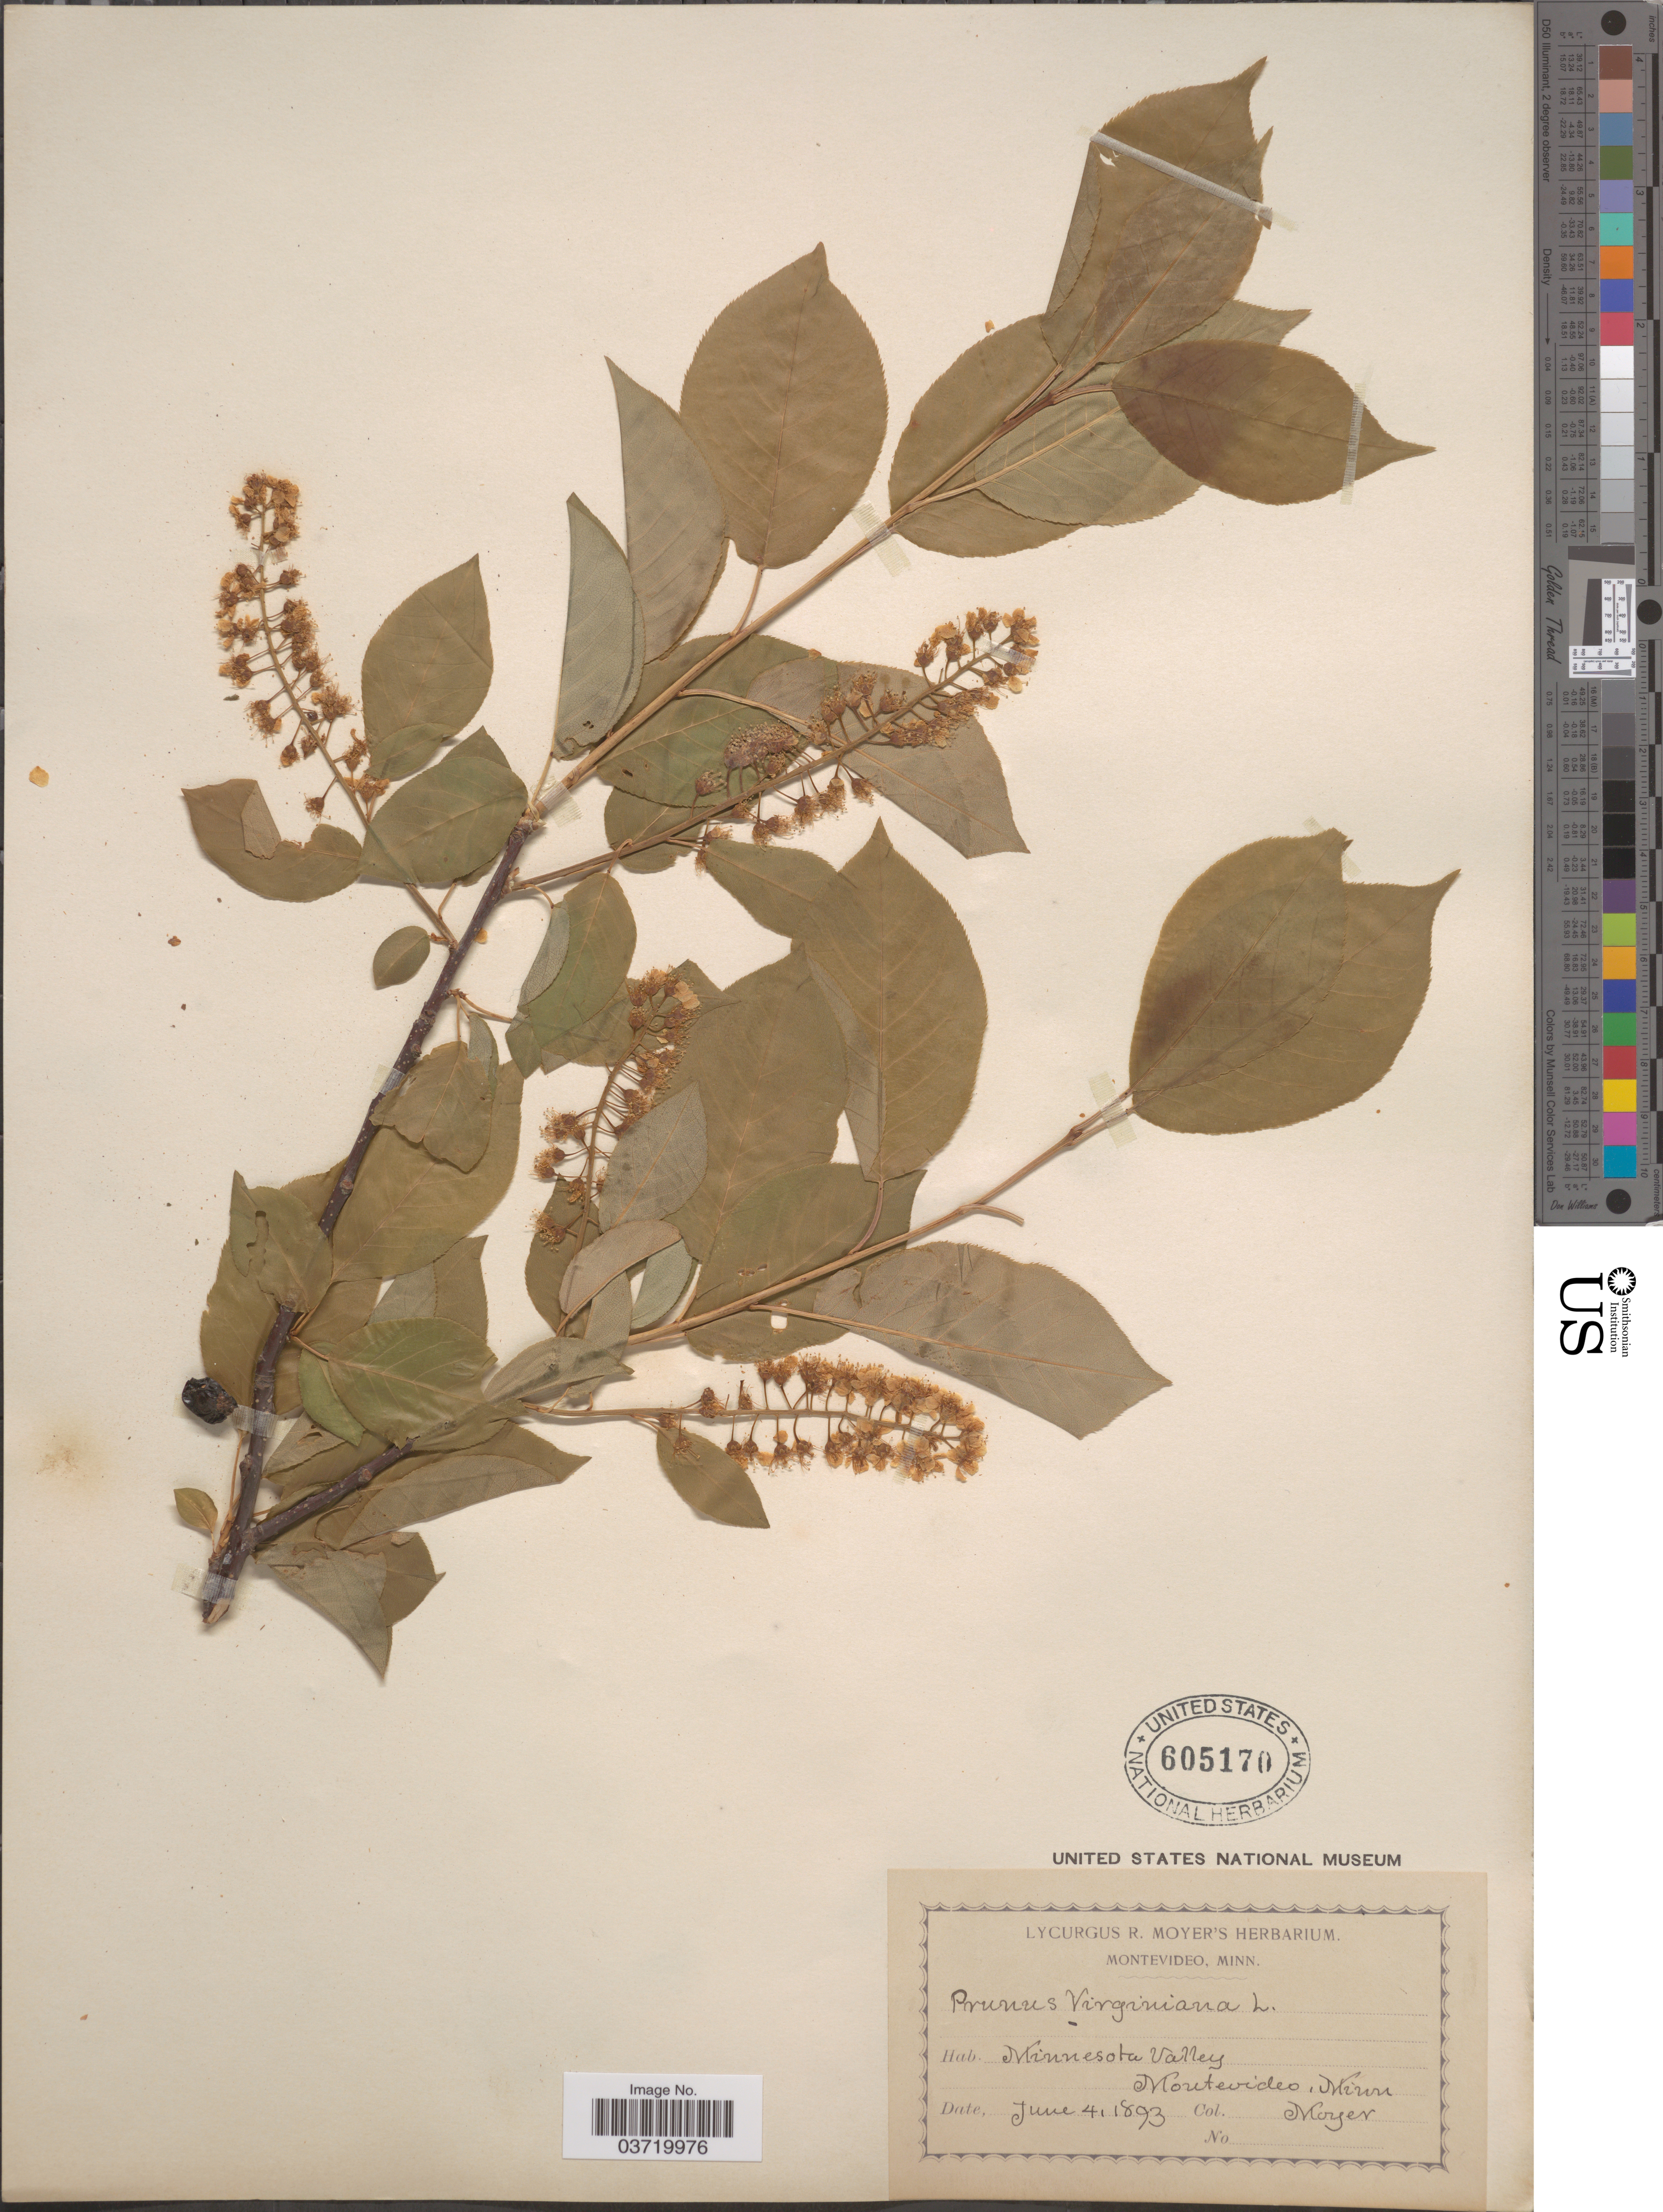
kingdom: Plantae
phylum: Tracheophyta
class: Magnoliopsida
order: Rosales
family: Rosaceae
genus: Prunus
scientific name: Prunus virginiana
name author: L.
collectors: L. Moyer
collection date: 1893-06-04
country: United States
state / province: Minnesota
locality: Minnesota Valley, Montevideo.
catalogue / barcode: US 605170